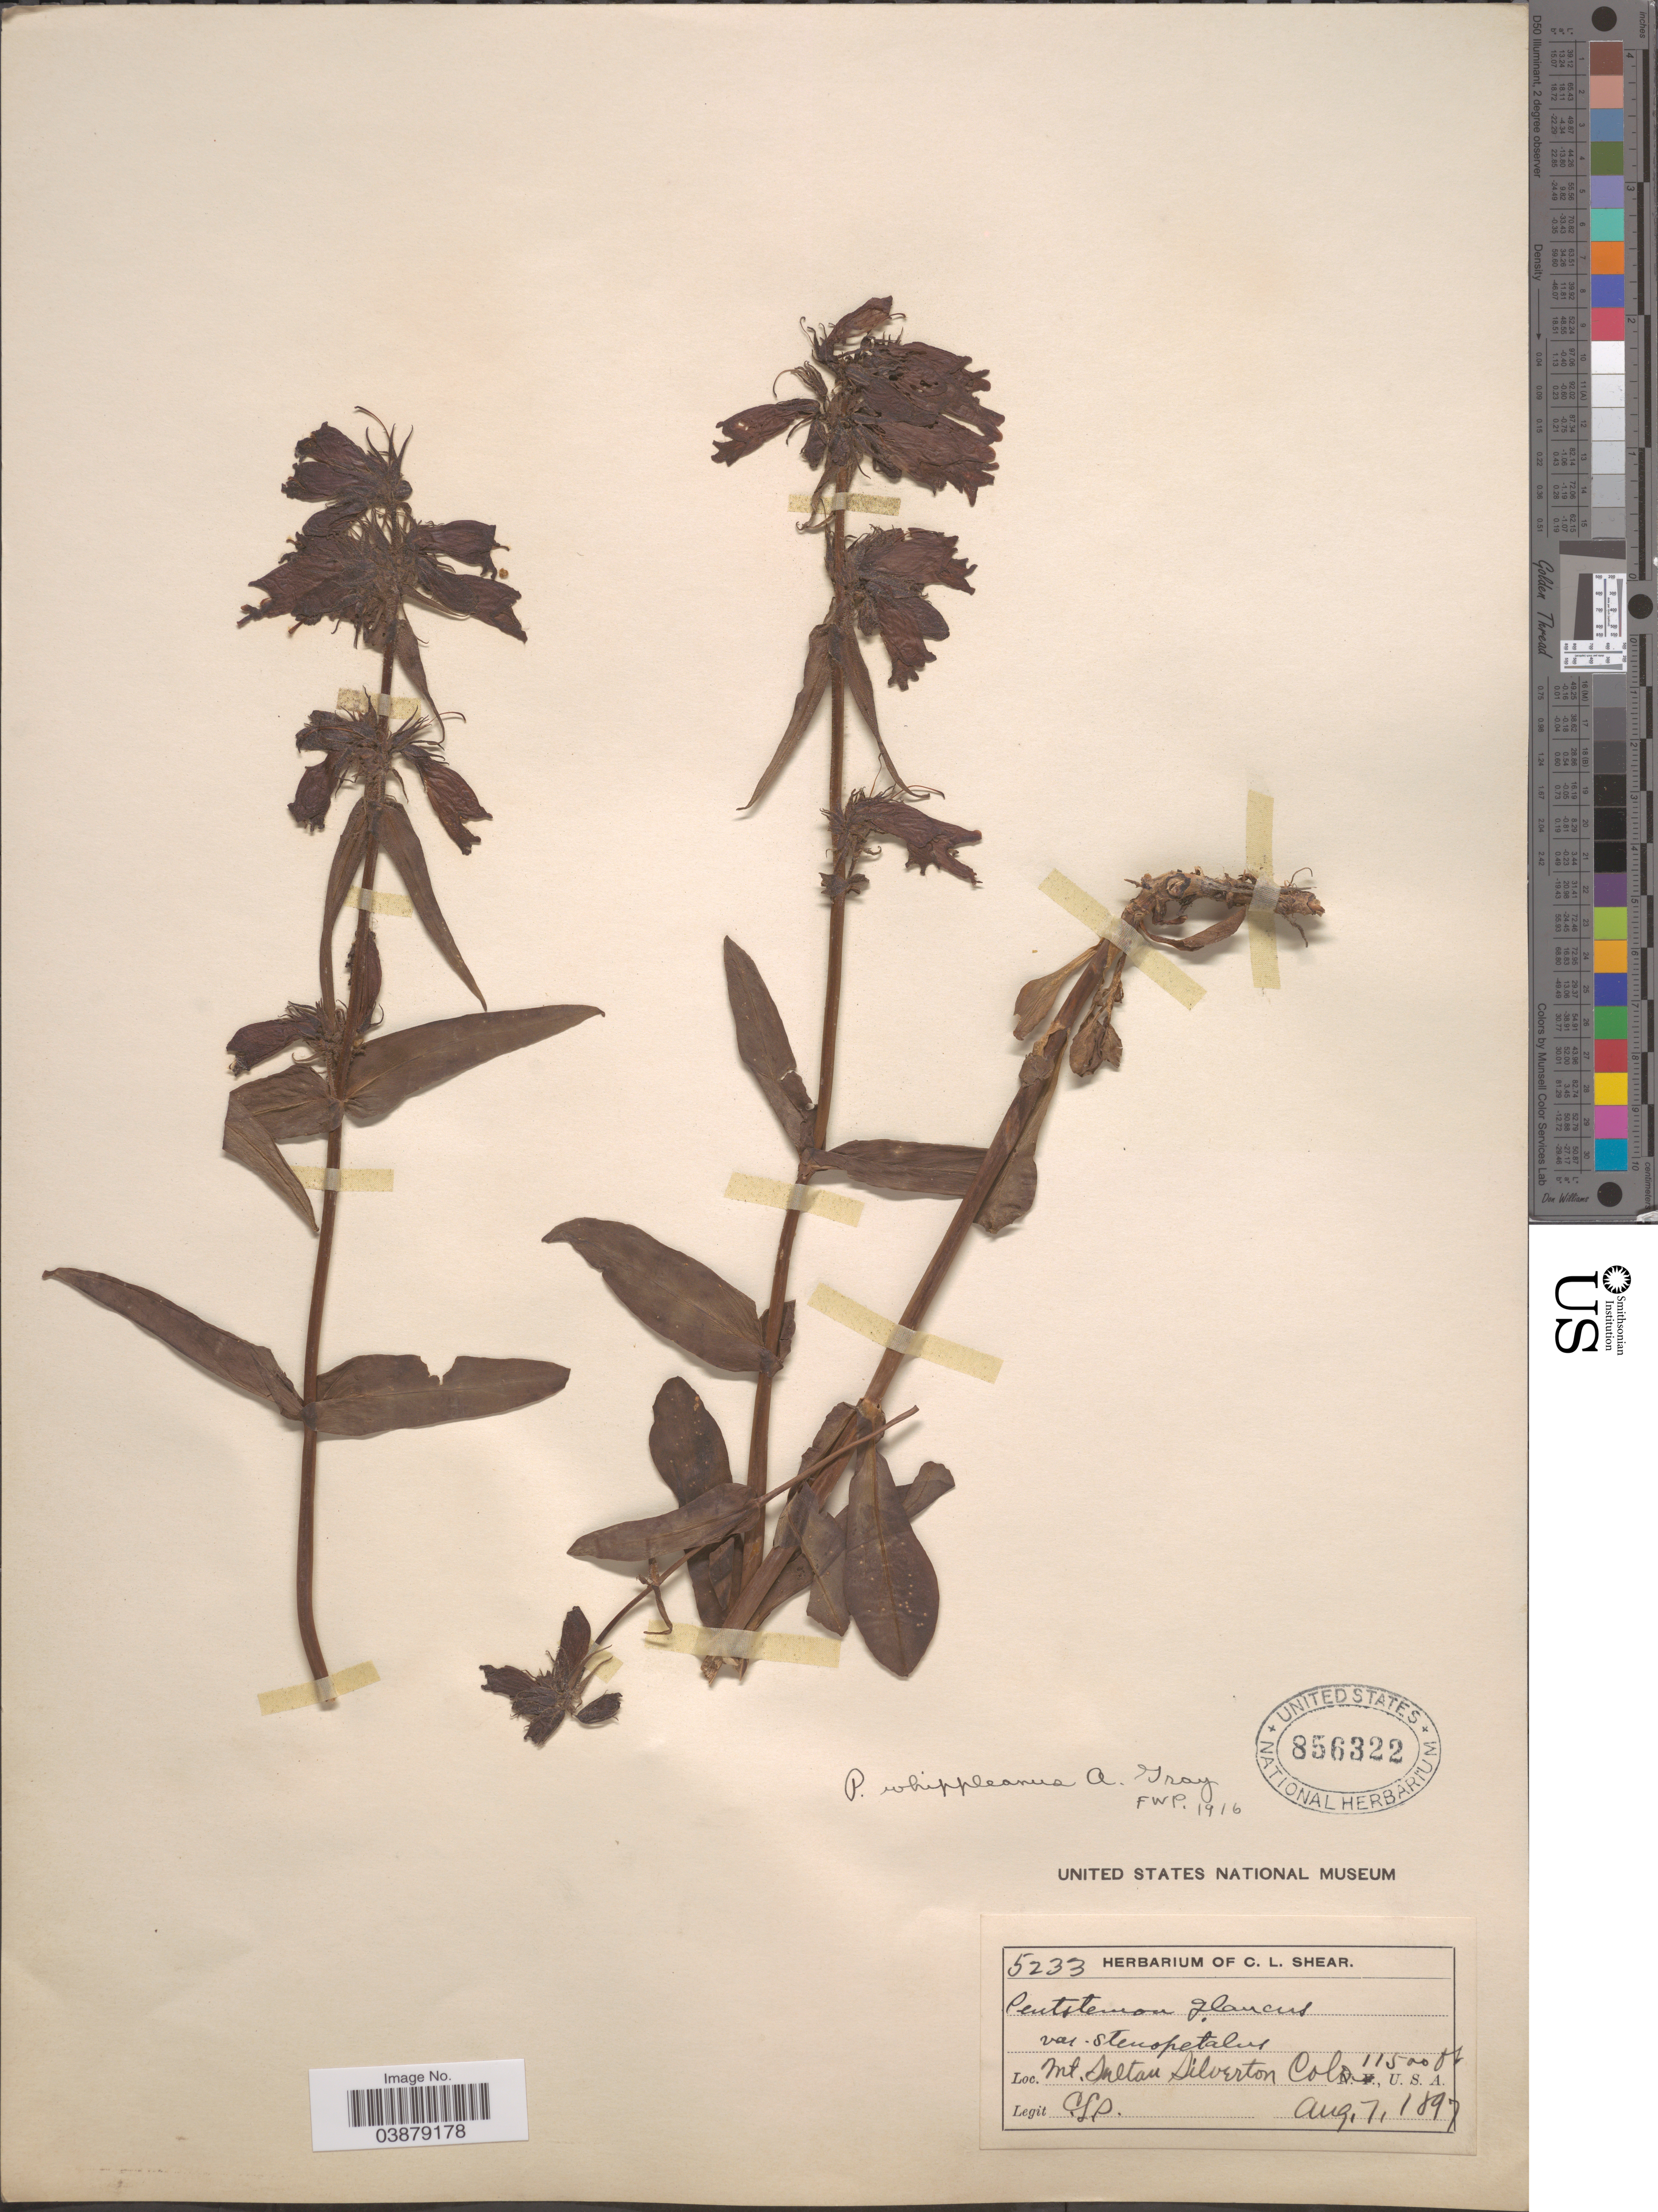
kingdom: Plantae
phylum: Tracheophyta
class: Magnoliopsida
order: Lamiales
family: Plantaginaceae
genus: Penstemon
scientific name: Penstemon whippleanus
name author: A. Gray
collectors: C. L. Shear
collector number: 5233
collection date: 1897-08-07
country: United States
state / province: Colorado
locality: Mt. Sultan Silverton.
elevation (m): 3505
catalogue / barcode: US 856322